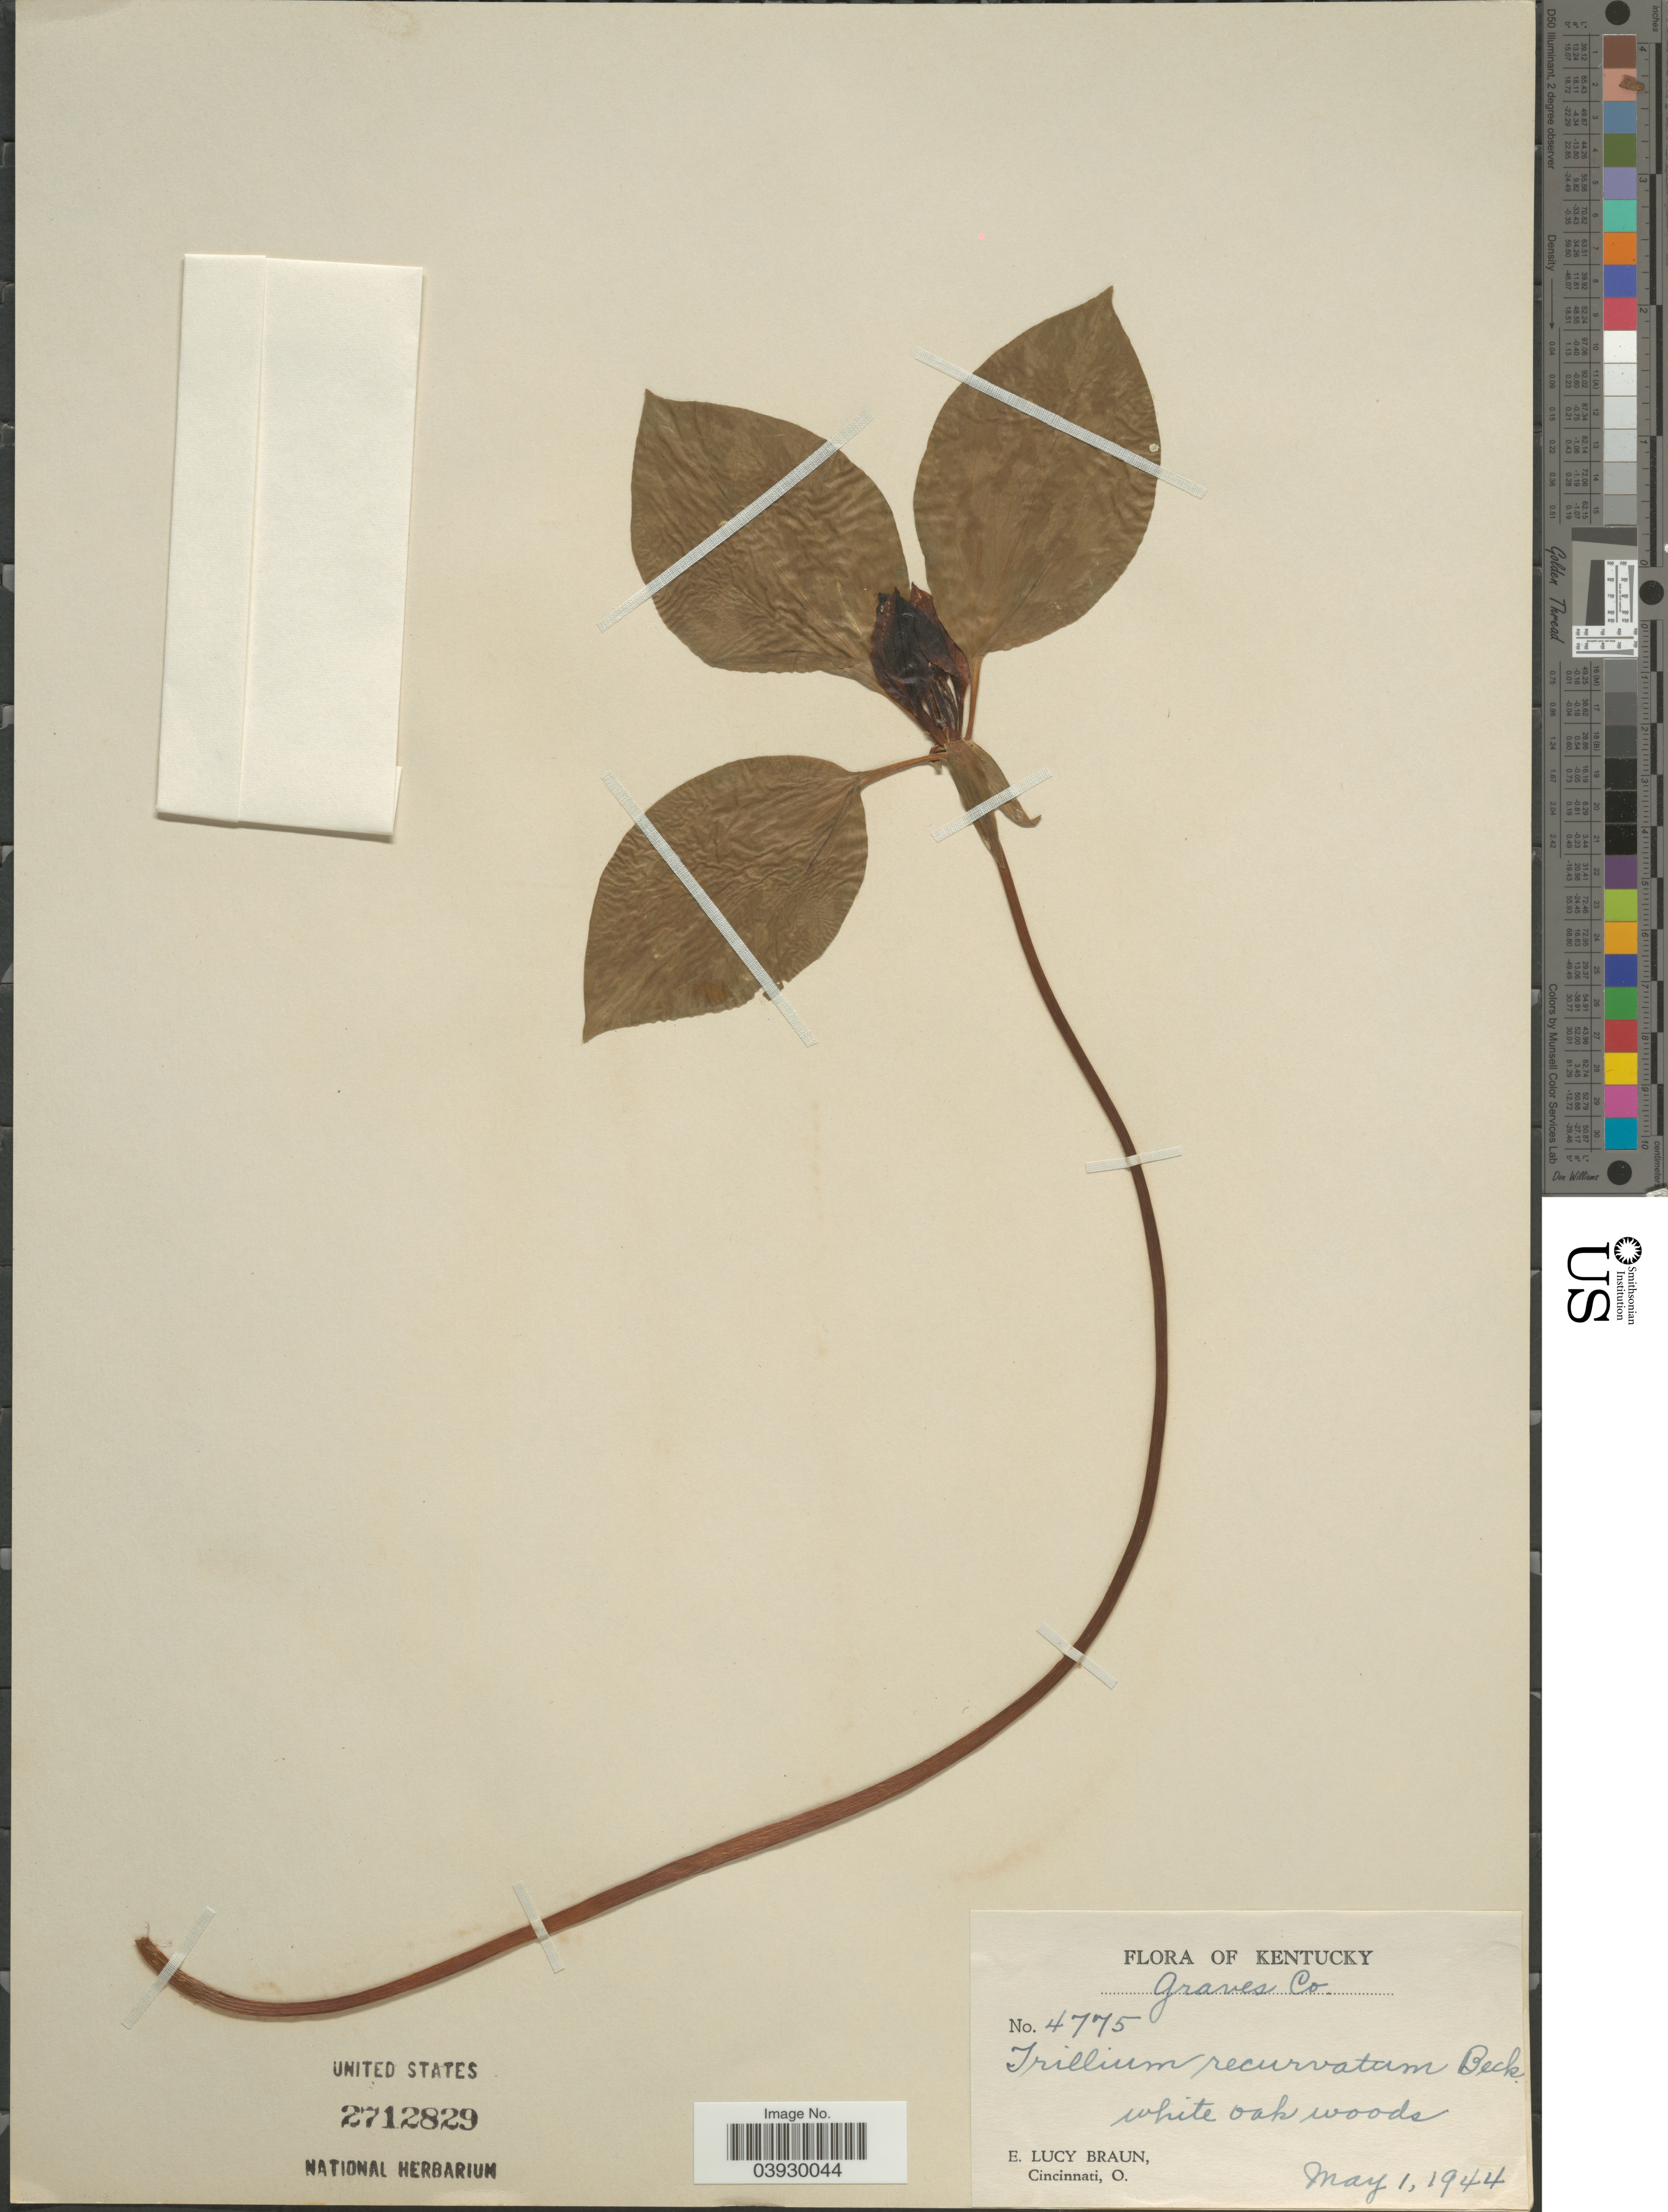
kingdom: Plantae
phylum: Tracheophyta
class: Liliopsida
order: Liliales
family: Melanthiaceae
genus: Trillium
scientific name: Trillium recurvatum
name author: L.C. Beck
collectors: E. L. Braun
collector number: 4775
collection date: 1944-05-01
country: United States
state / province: Kentucky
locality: Graves Co.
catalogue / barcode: US 2712829